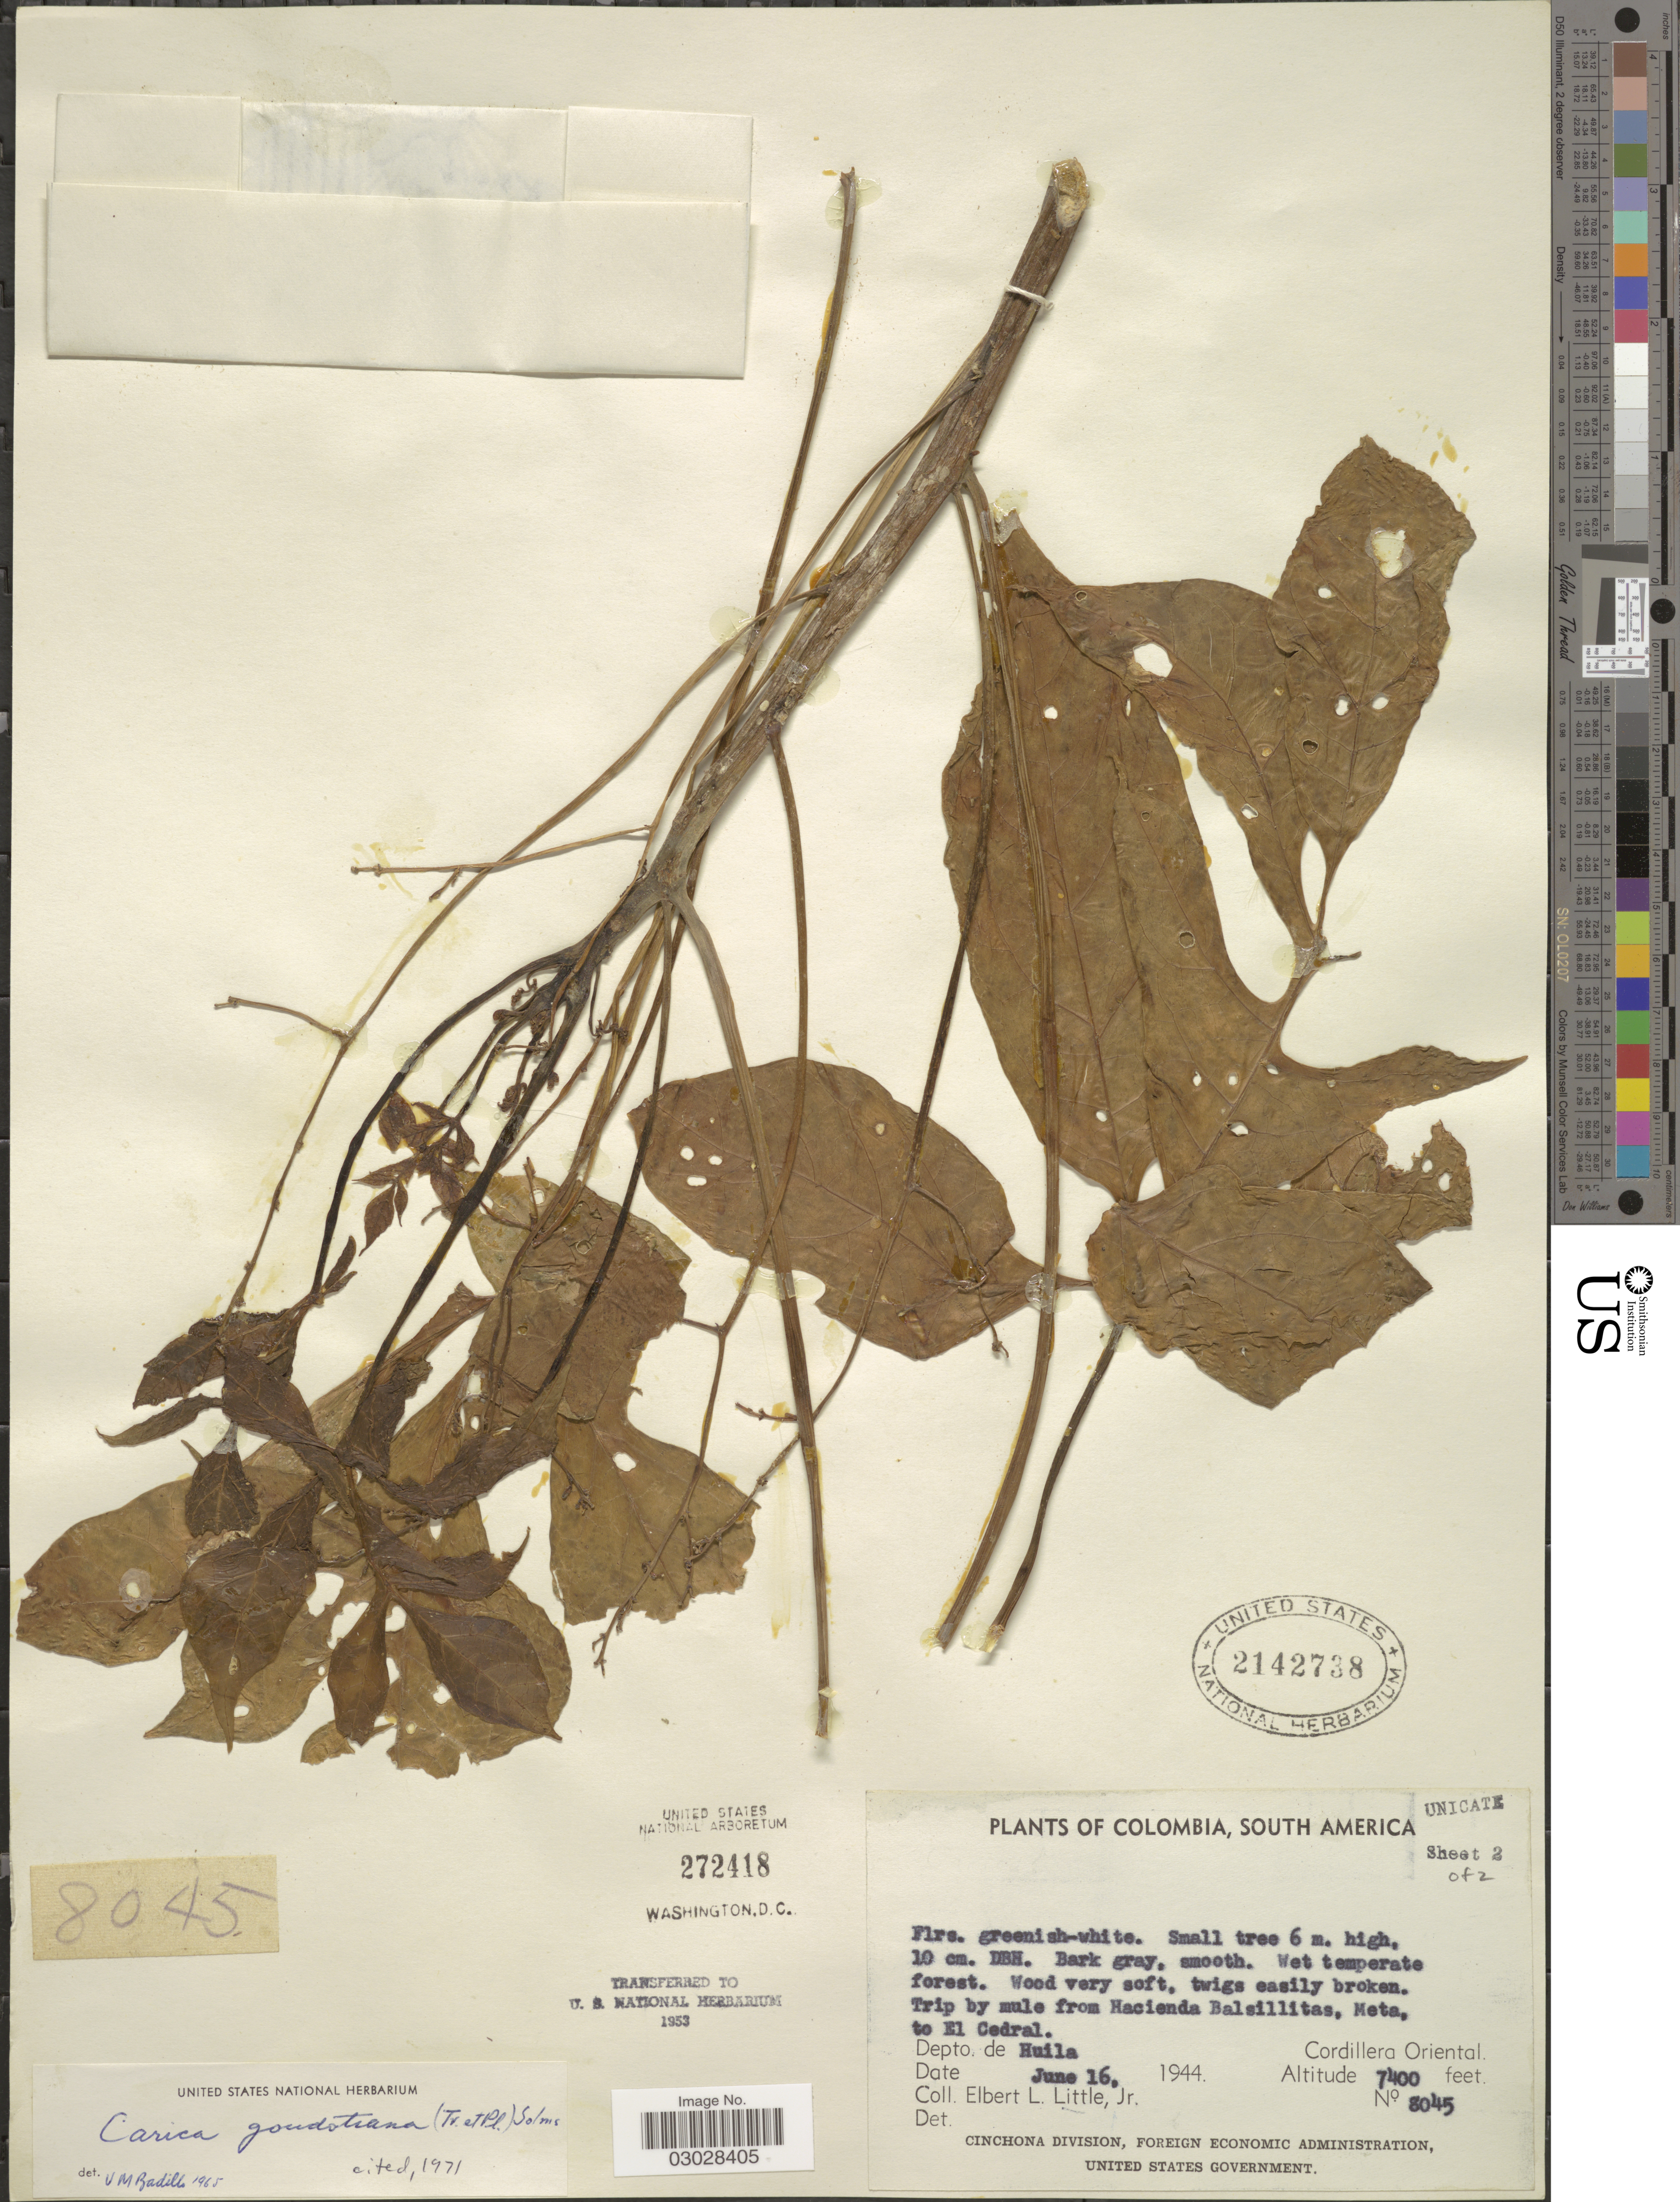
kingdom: Plantae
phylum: Tracheophyta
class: Magnoliopsida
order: Brassicales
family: Caricaceae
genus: Vasconcellea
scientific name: Vasconcellea goudotiana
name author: Triana & Planch.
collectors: E. L. Little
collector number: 8045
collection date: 1944-06-16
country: Colombia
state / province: Huila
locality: Trip by mule from Hacienda Balsillitas, Meta, to El Cedral, Depto. de Huila, Cordillera Oriental.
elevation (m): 2256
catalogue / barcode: US 2142738